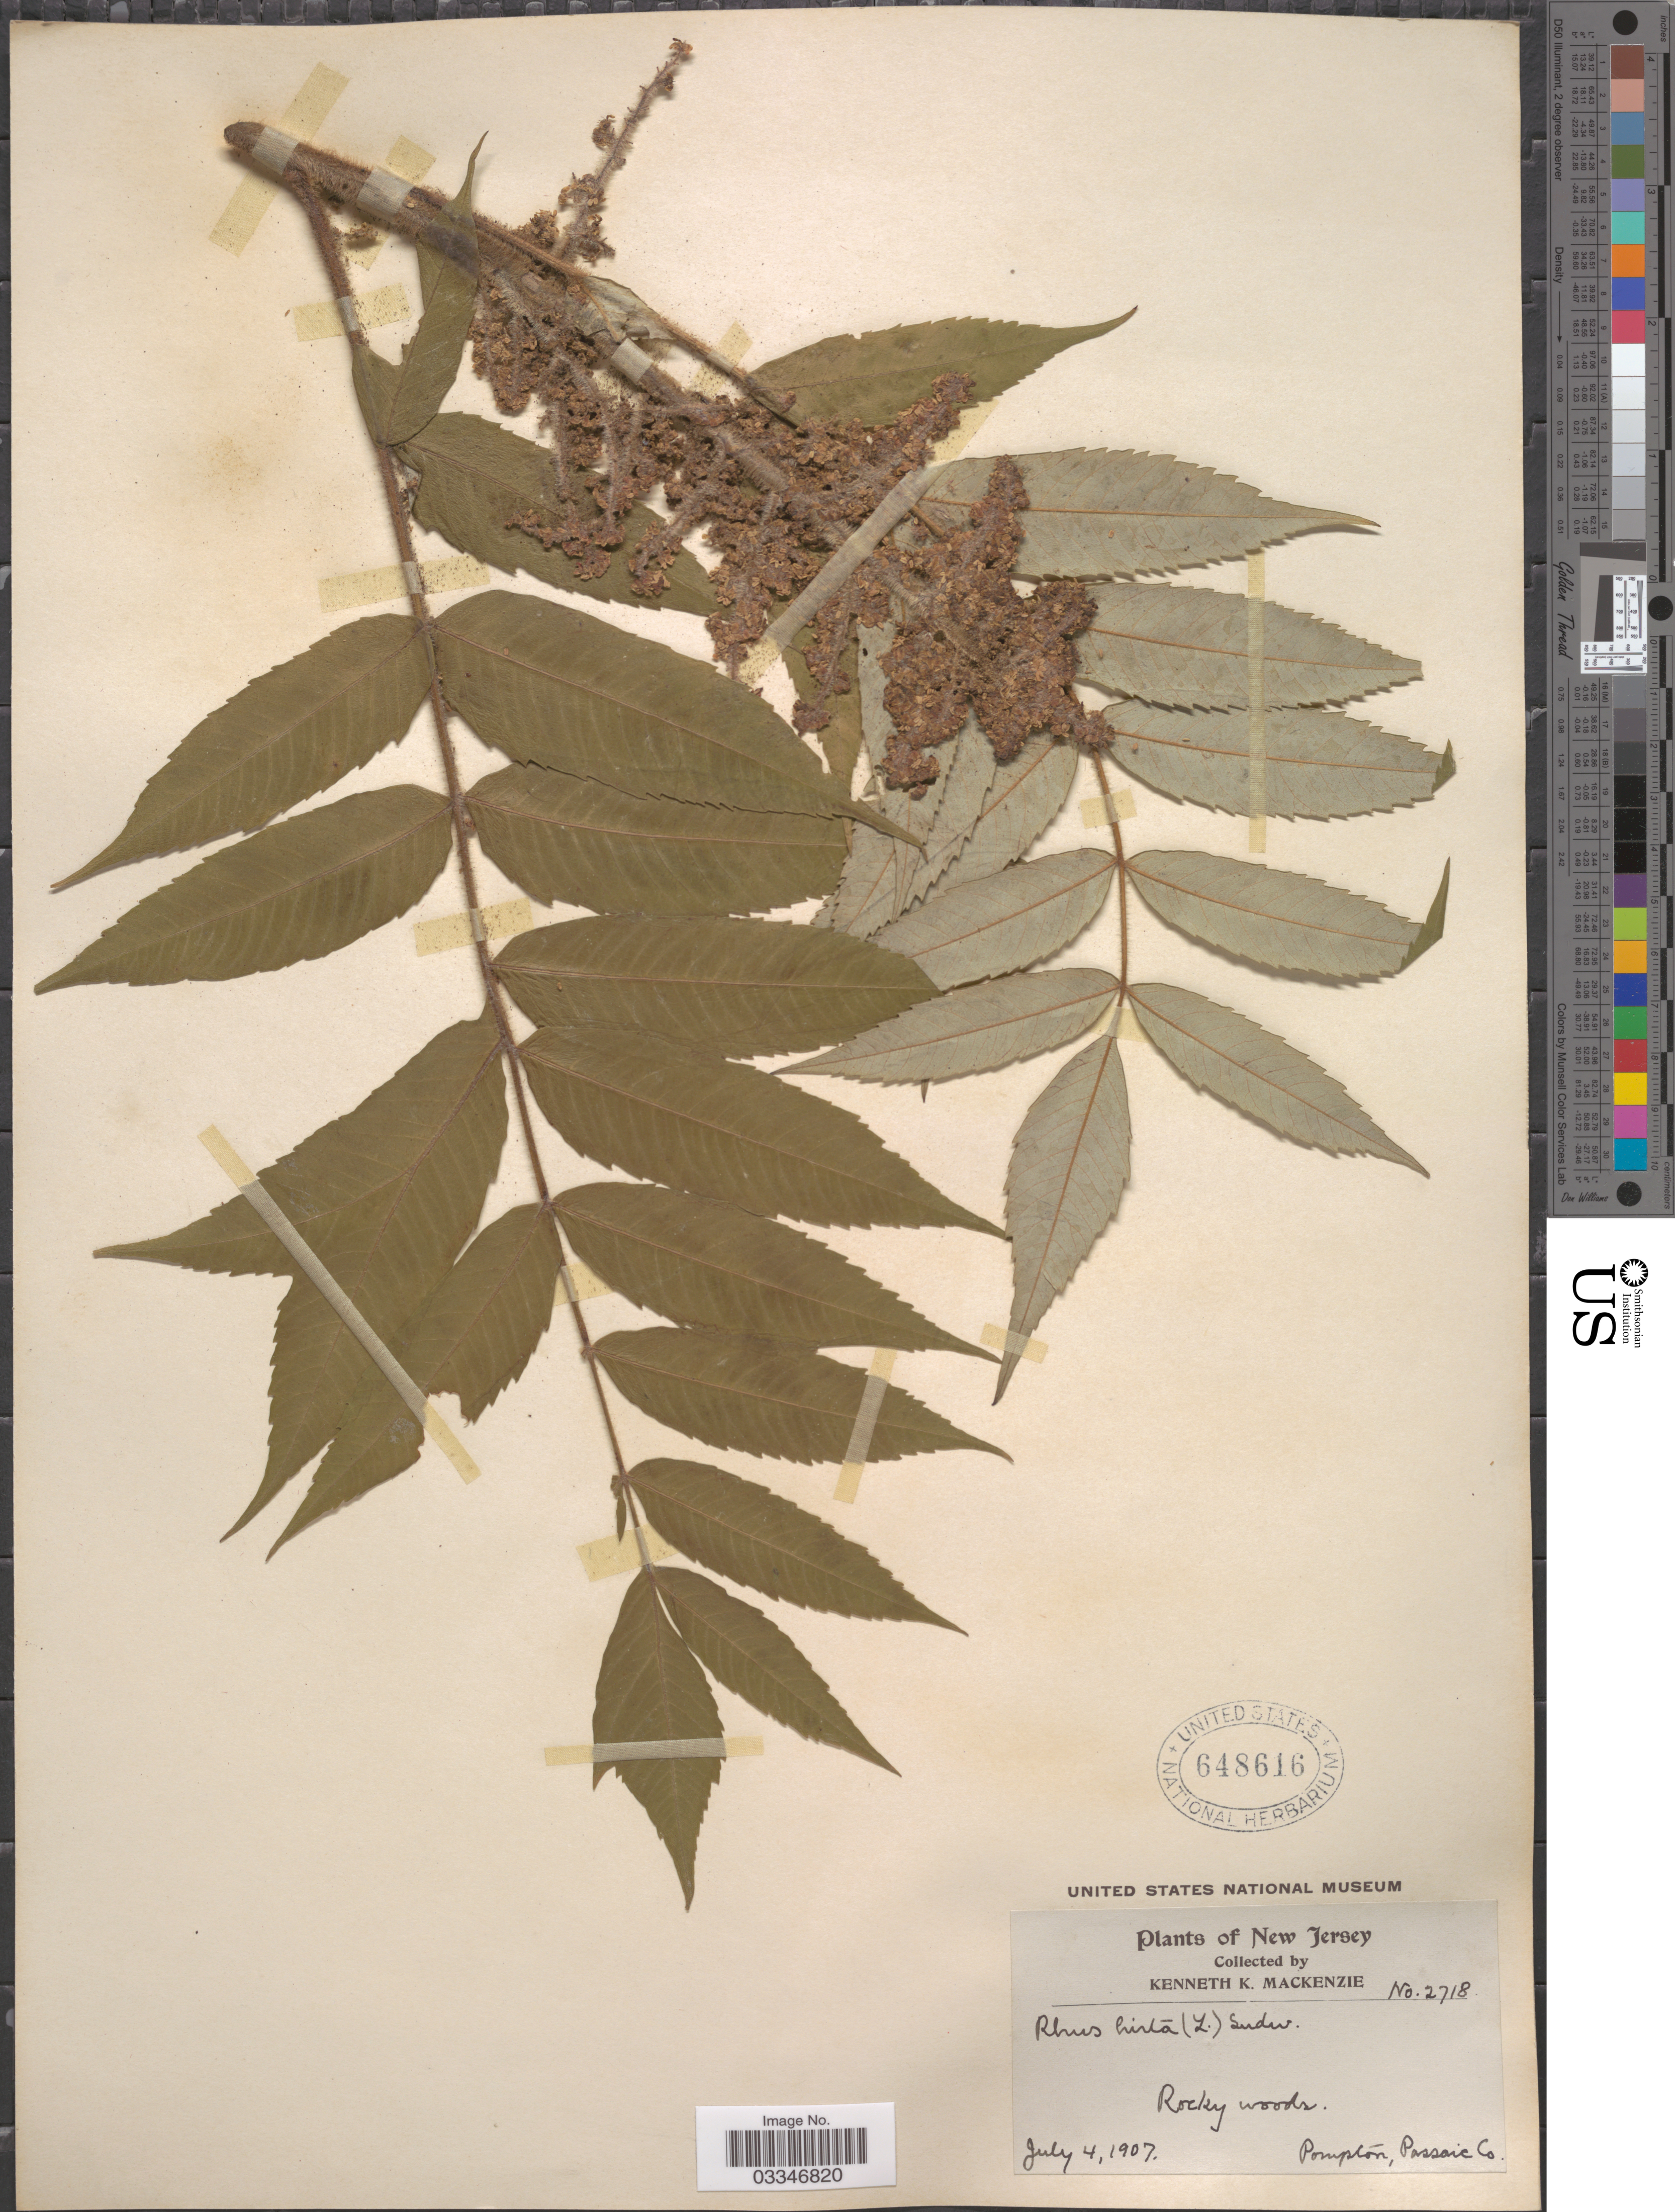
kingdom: Plantae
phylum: Tracheophyta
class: Magnoliopsida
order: Sapindales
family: Anacardiaceae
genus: Rhus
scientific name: Rhus typhina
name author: L.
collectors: K. K. Mackenzie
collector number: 2718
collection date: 1907-07-04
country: United States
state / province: New Jersey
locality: Pompton, Passaic Co.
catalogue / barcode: US 648616